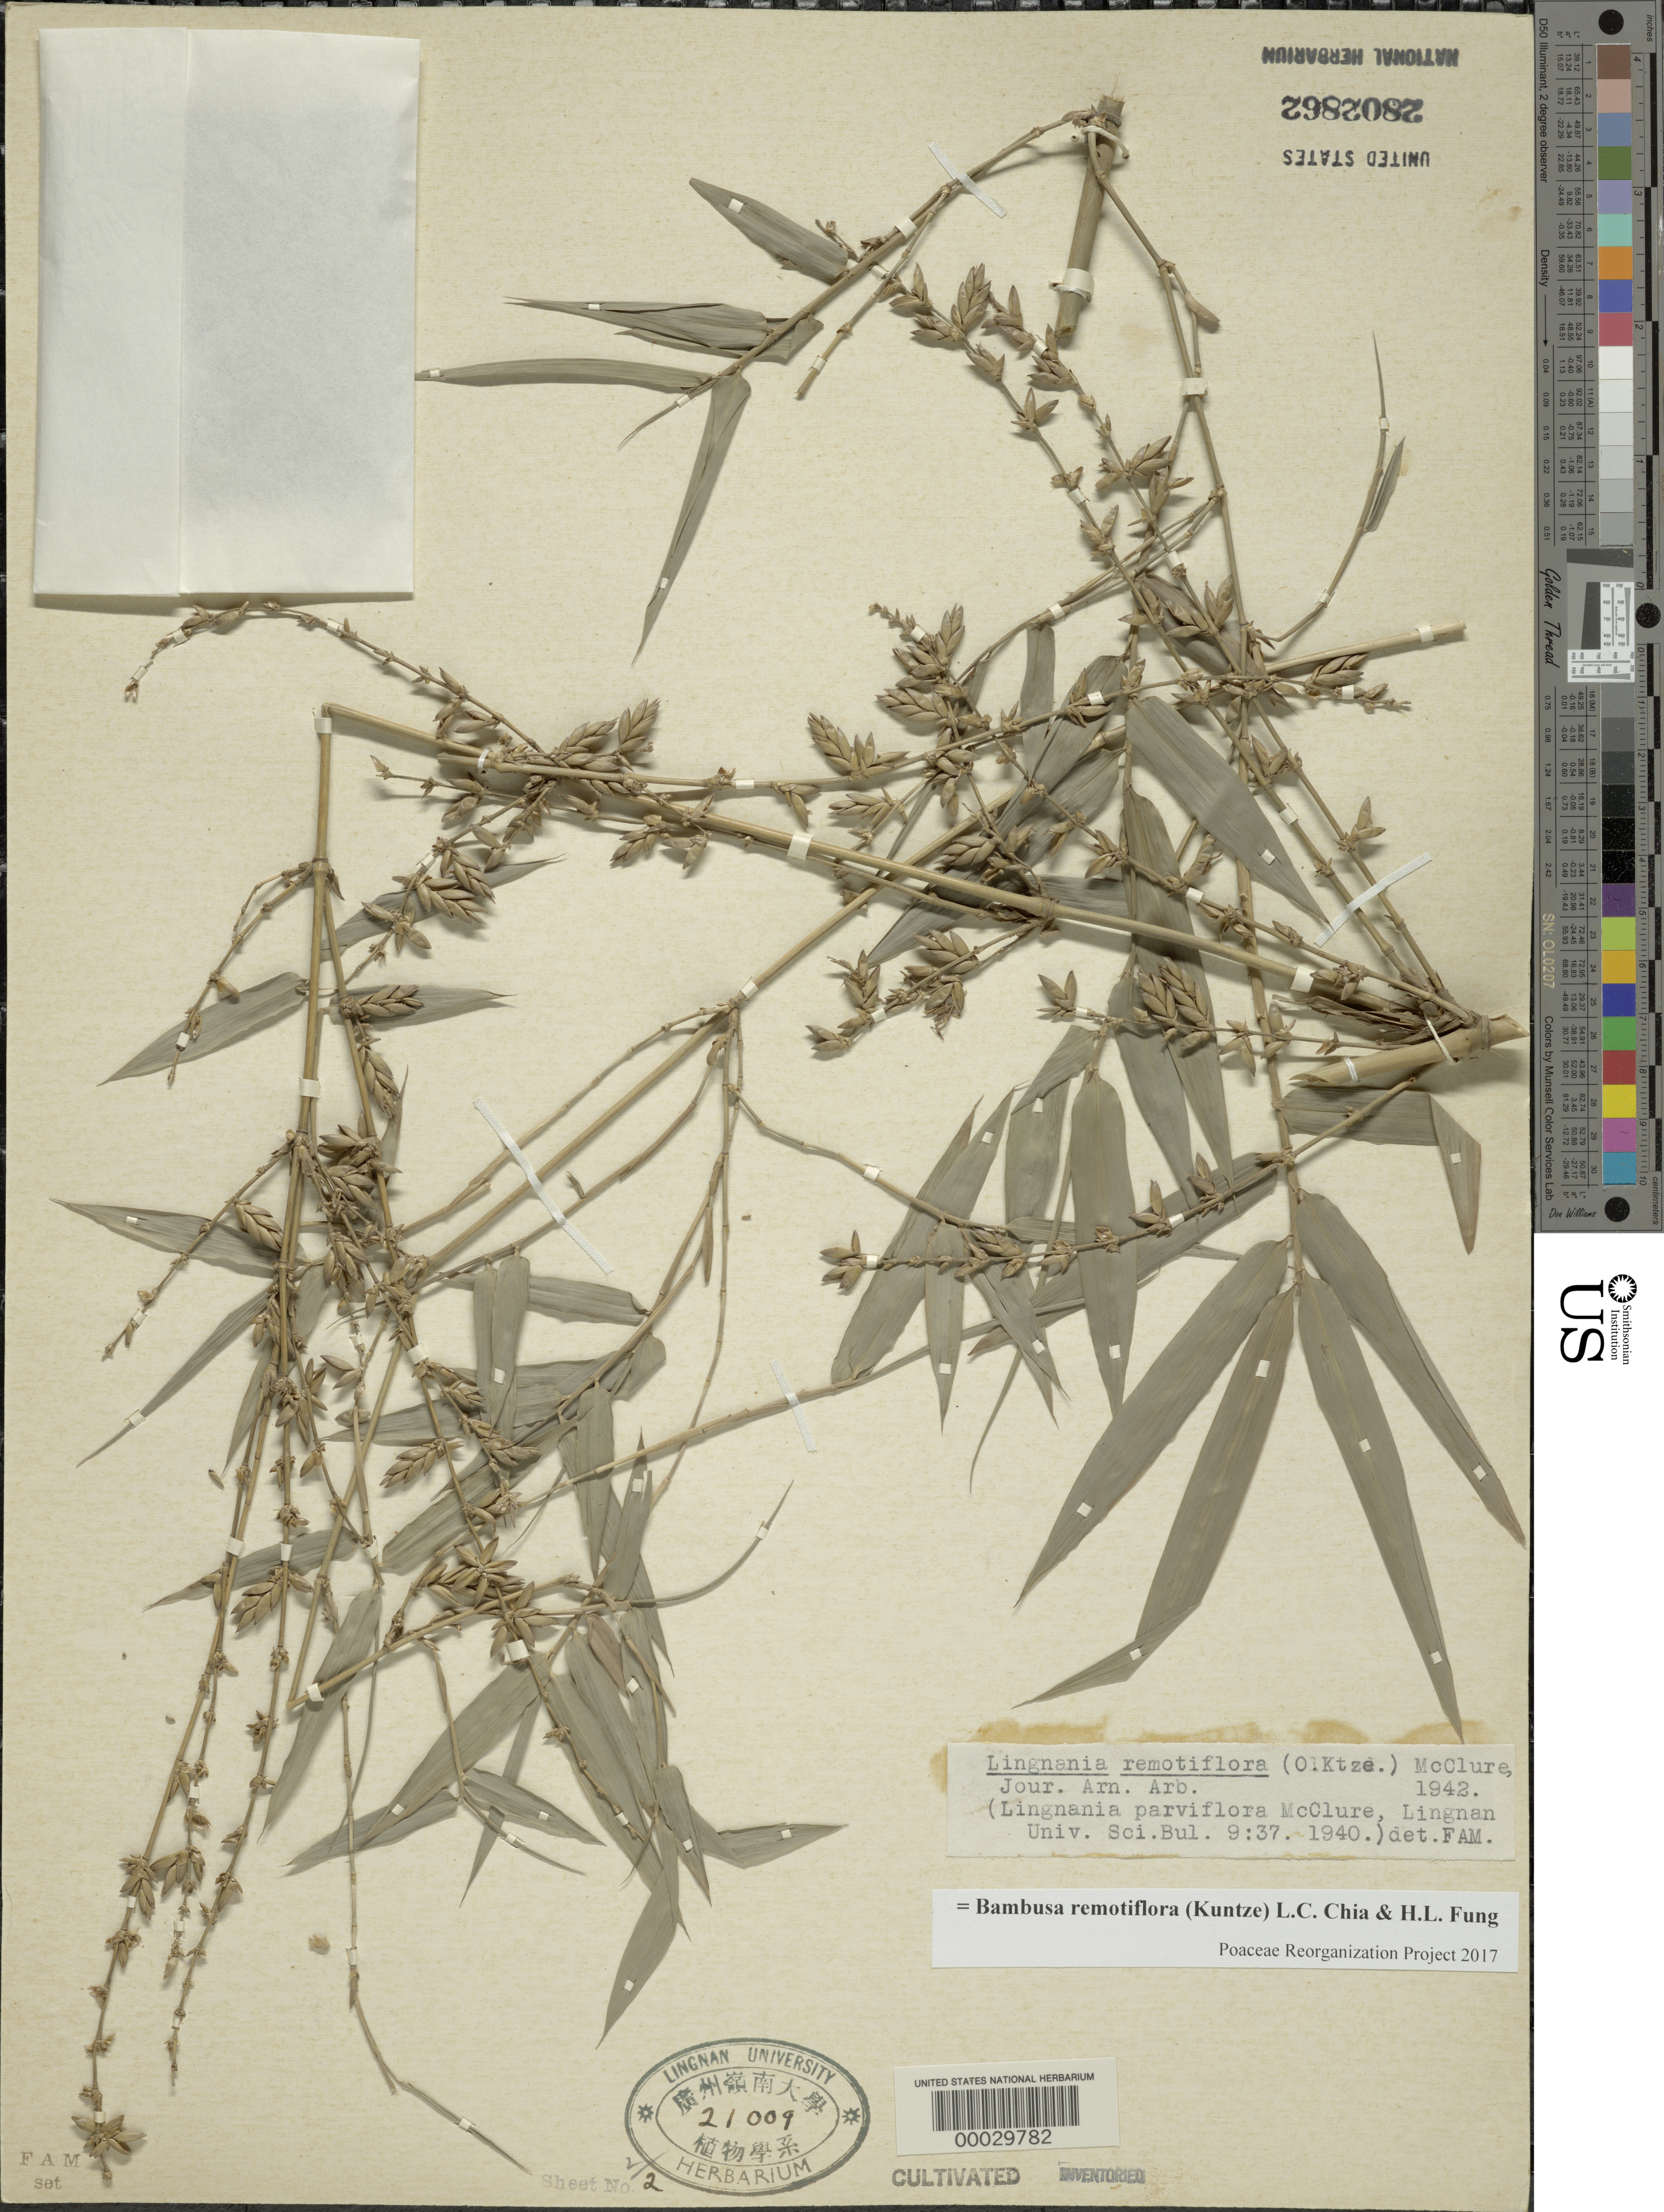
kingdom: Plantae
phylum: Tracheophyta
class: Liliopsida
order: Poales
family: Poaceae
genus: Bambusa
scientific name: Bambusa remotiflora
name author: (Kuntze) Chia & H.L. Fung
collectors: F. A. McClure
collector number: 20026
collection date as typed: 13 Apr 1932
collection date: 1932-04-13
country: China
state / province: Guangdong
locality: King chau (kiung-chow)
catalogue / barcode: US 2802862